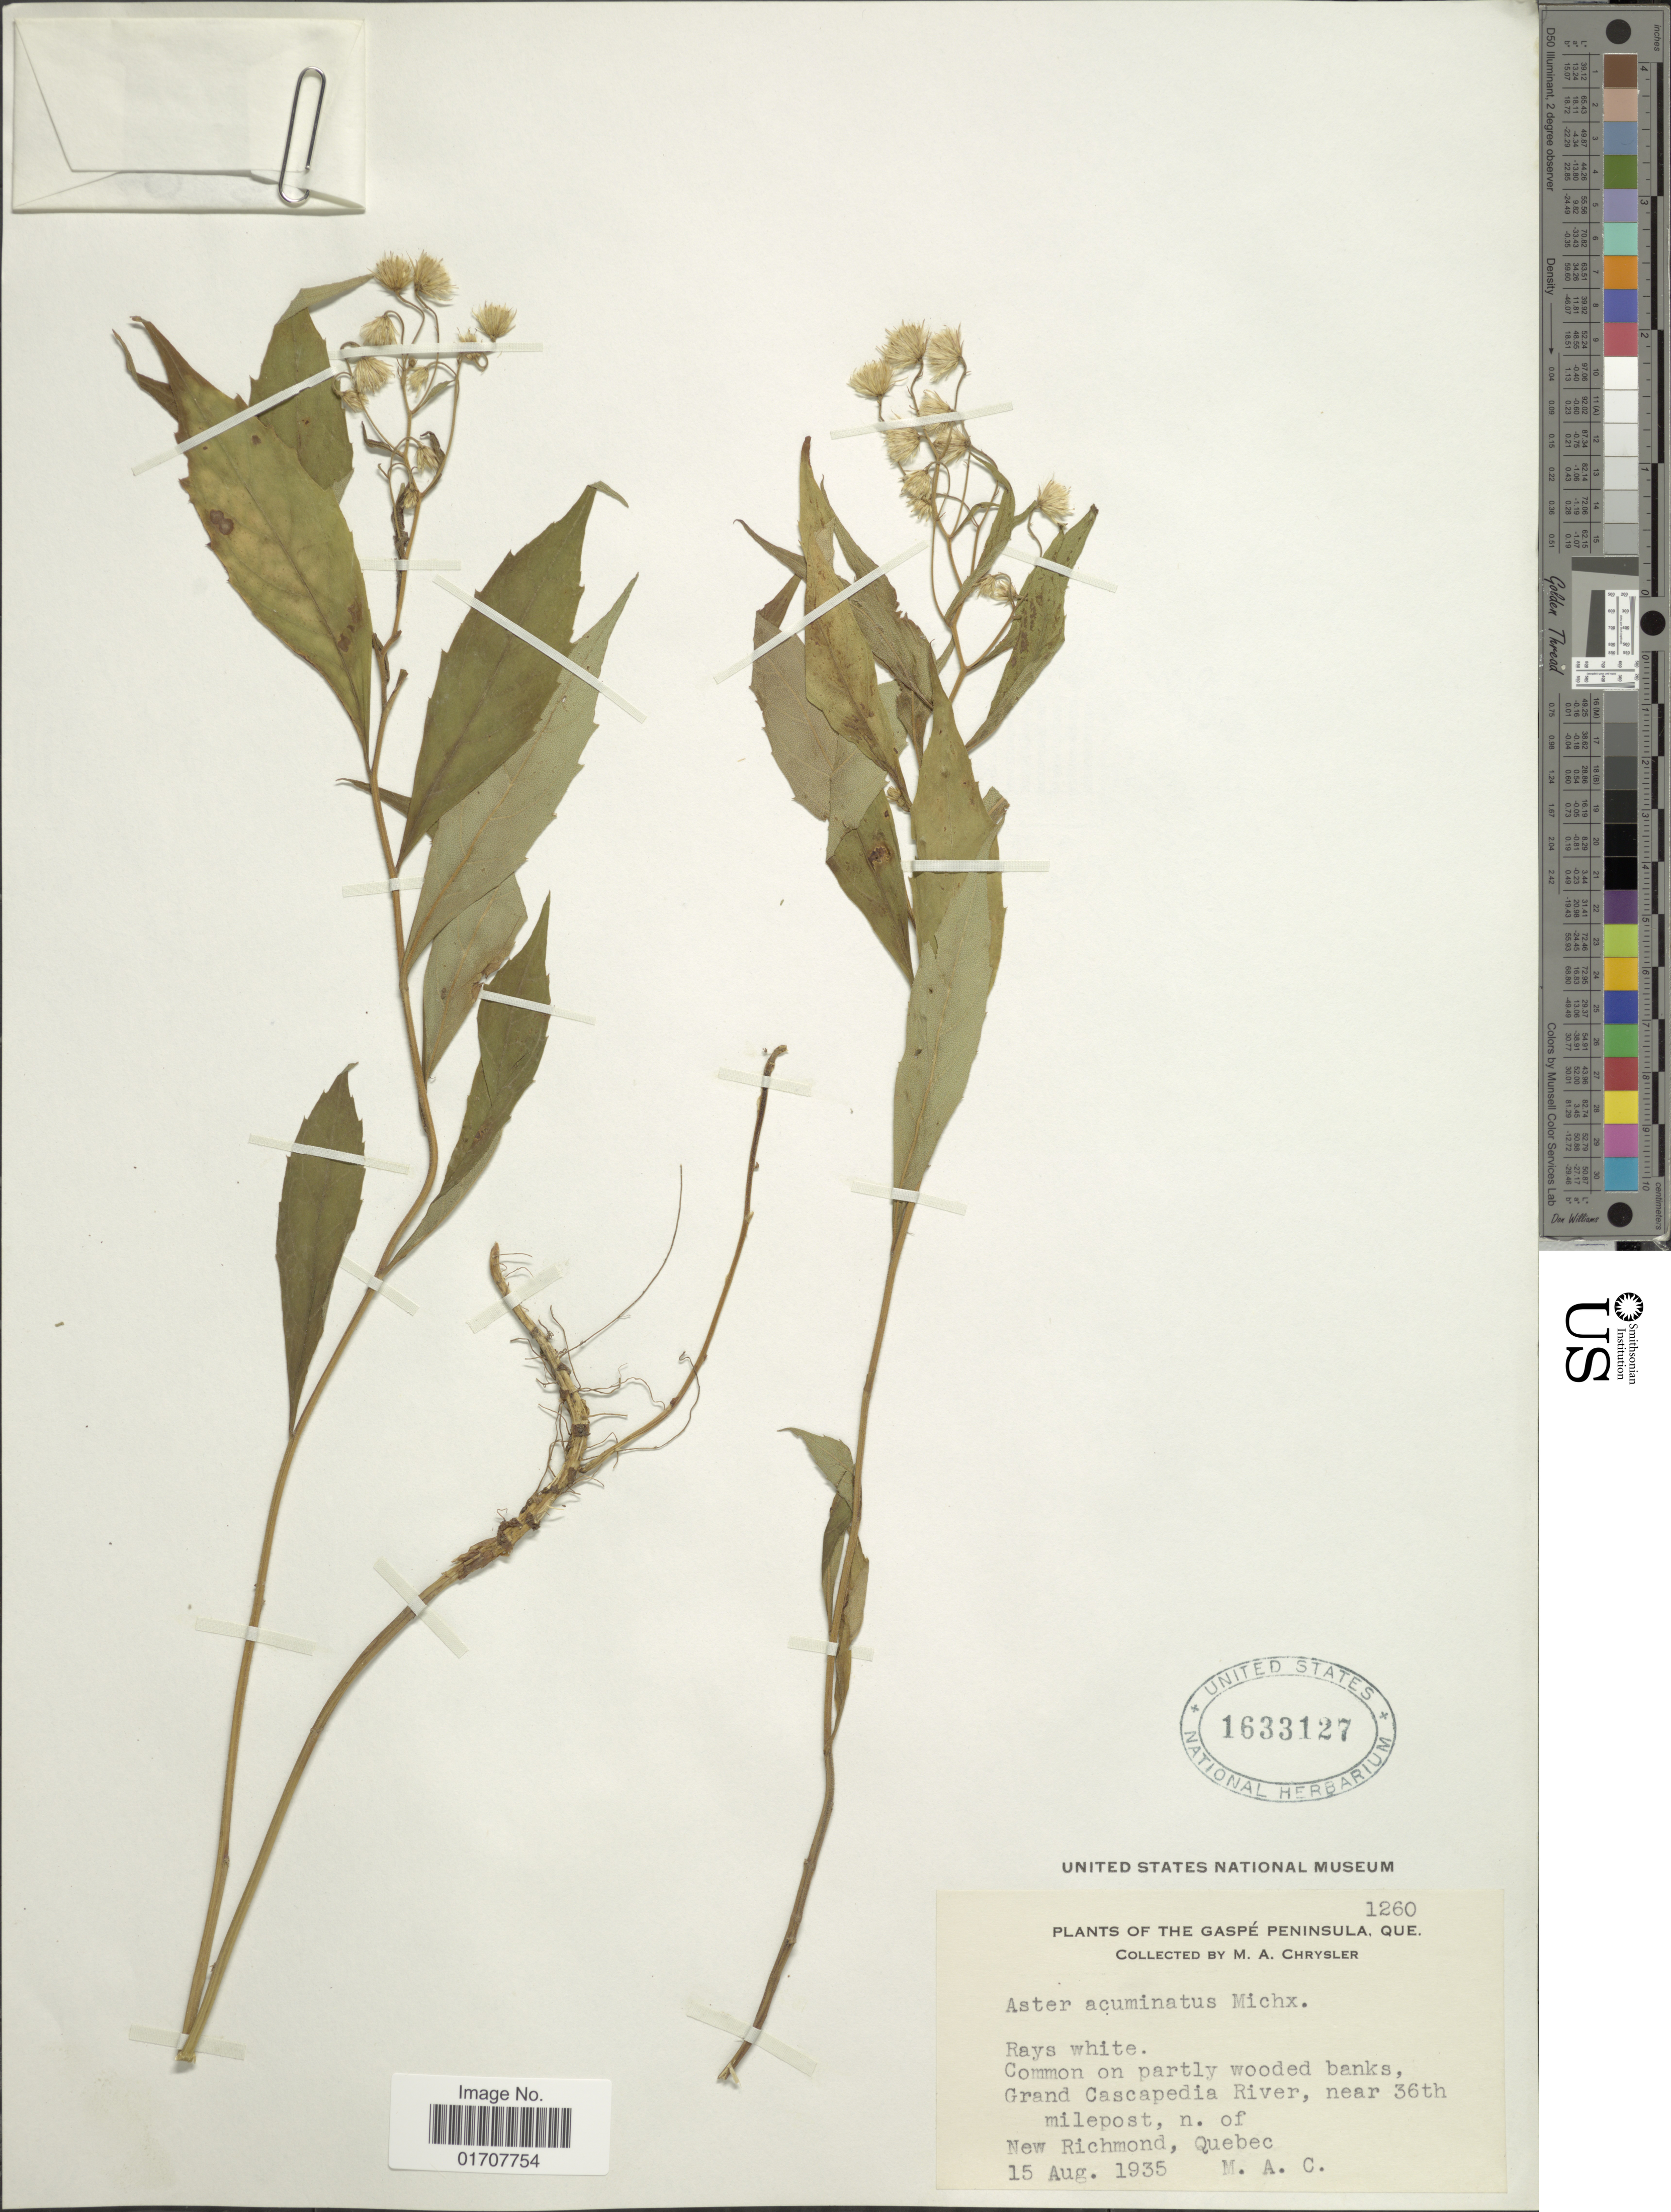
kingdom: Plantae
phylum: Tracheophyta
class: Magnoliopsida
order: Asterales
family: Asteraceae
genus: Oclemena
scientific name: Oclemena acuminata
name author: (Michx.) Greene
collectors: M. A. Chrysler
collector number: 1260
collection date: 1935-08-15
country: Canada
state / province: Quebec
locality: Grand Cascapedia River, near 36th milepost, n. of New Richmond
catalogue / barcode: US 1633127